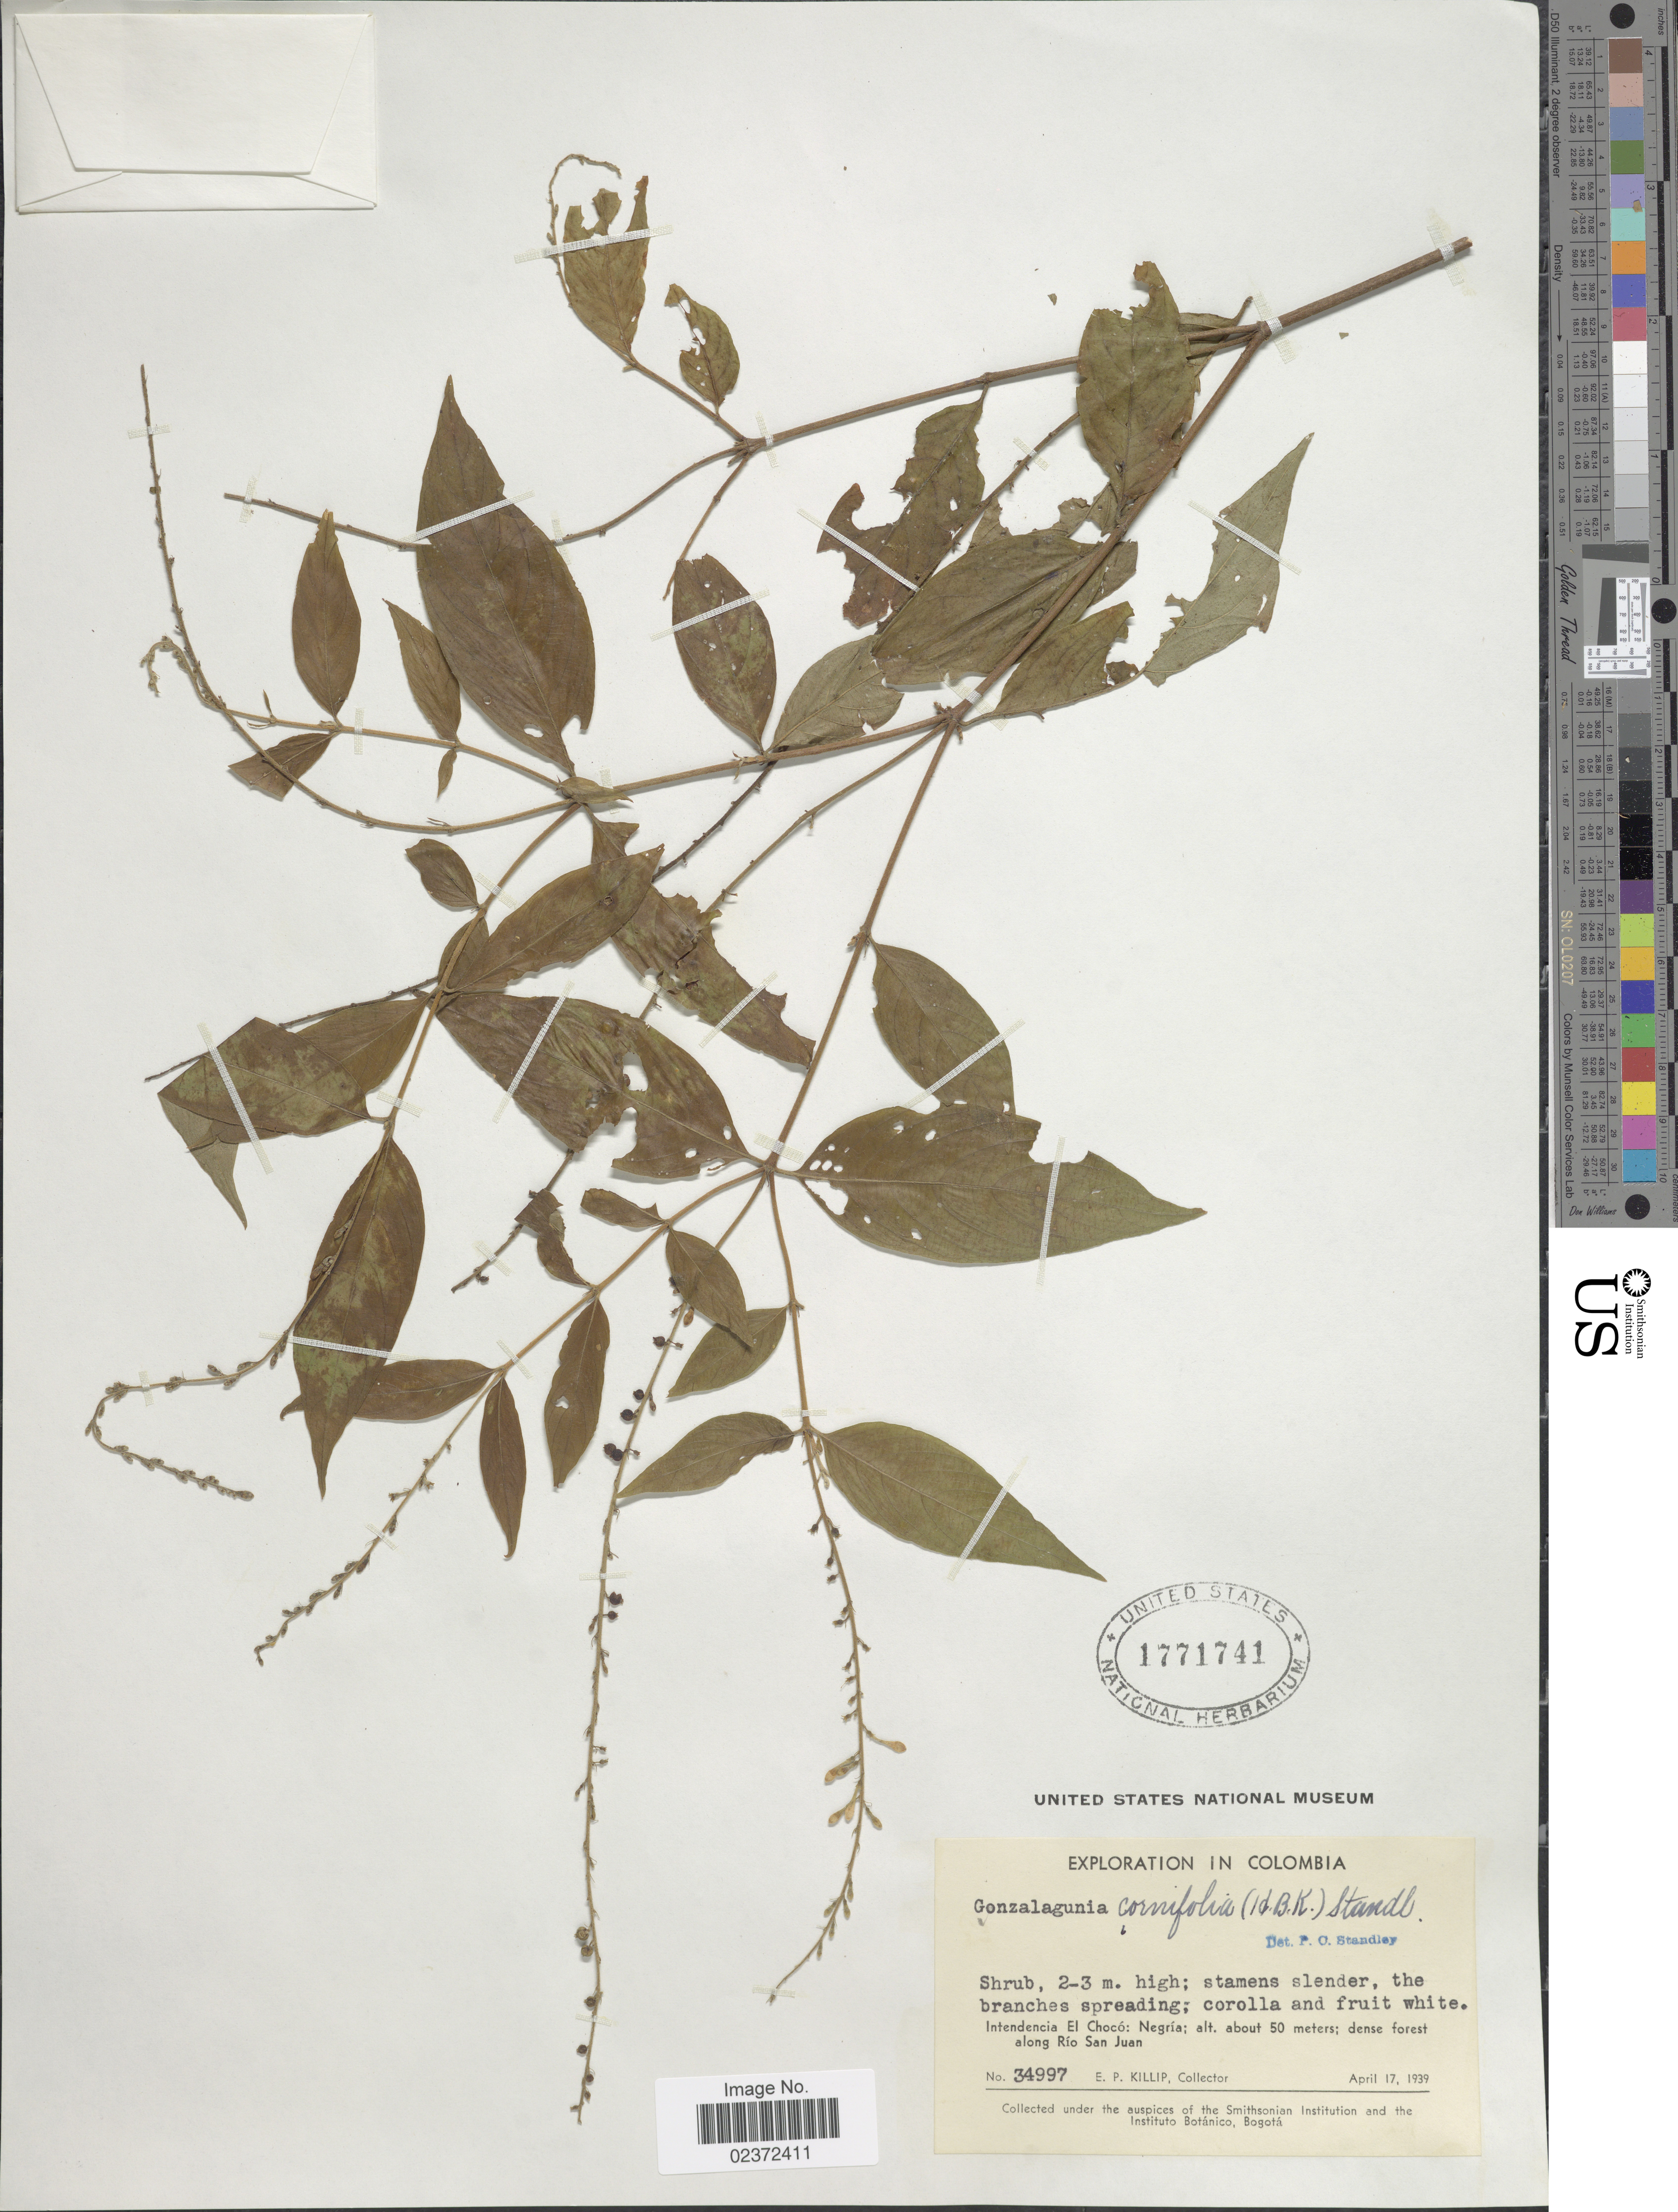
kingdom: Plantae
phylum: Tracheophyta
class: Magnoliopsida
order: Gentianales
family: Rubiaceae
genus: Gonzalagunia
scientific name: Gonzalagunia cornifolia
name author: (Kunth) Standl.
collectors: E. P. Killip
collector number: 34997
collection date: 1939-04-17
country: Colombia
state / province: Chocó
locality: Intendencia El Chocó: Negría; dense forest along Río San Juan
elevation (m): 50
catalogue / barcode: US 1771741